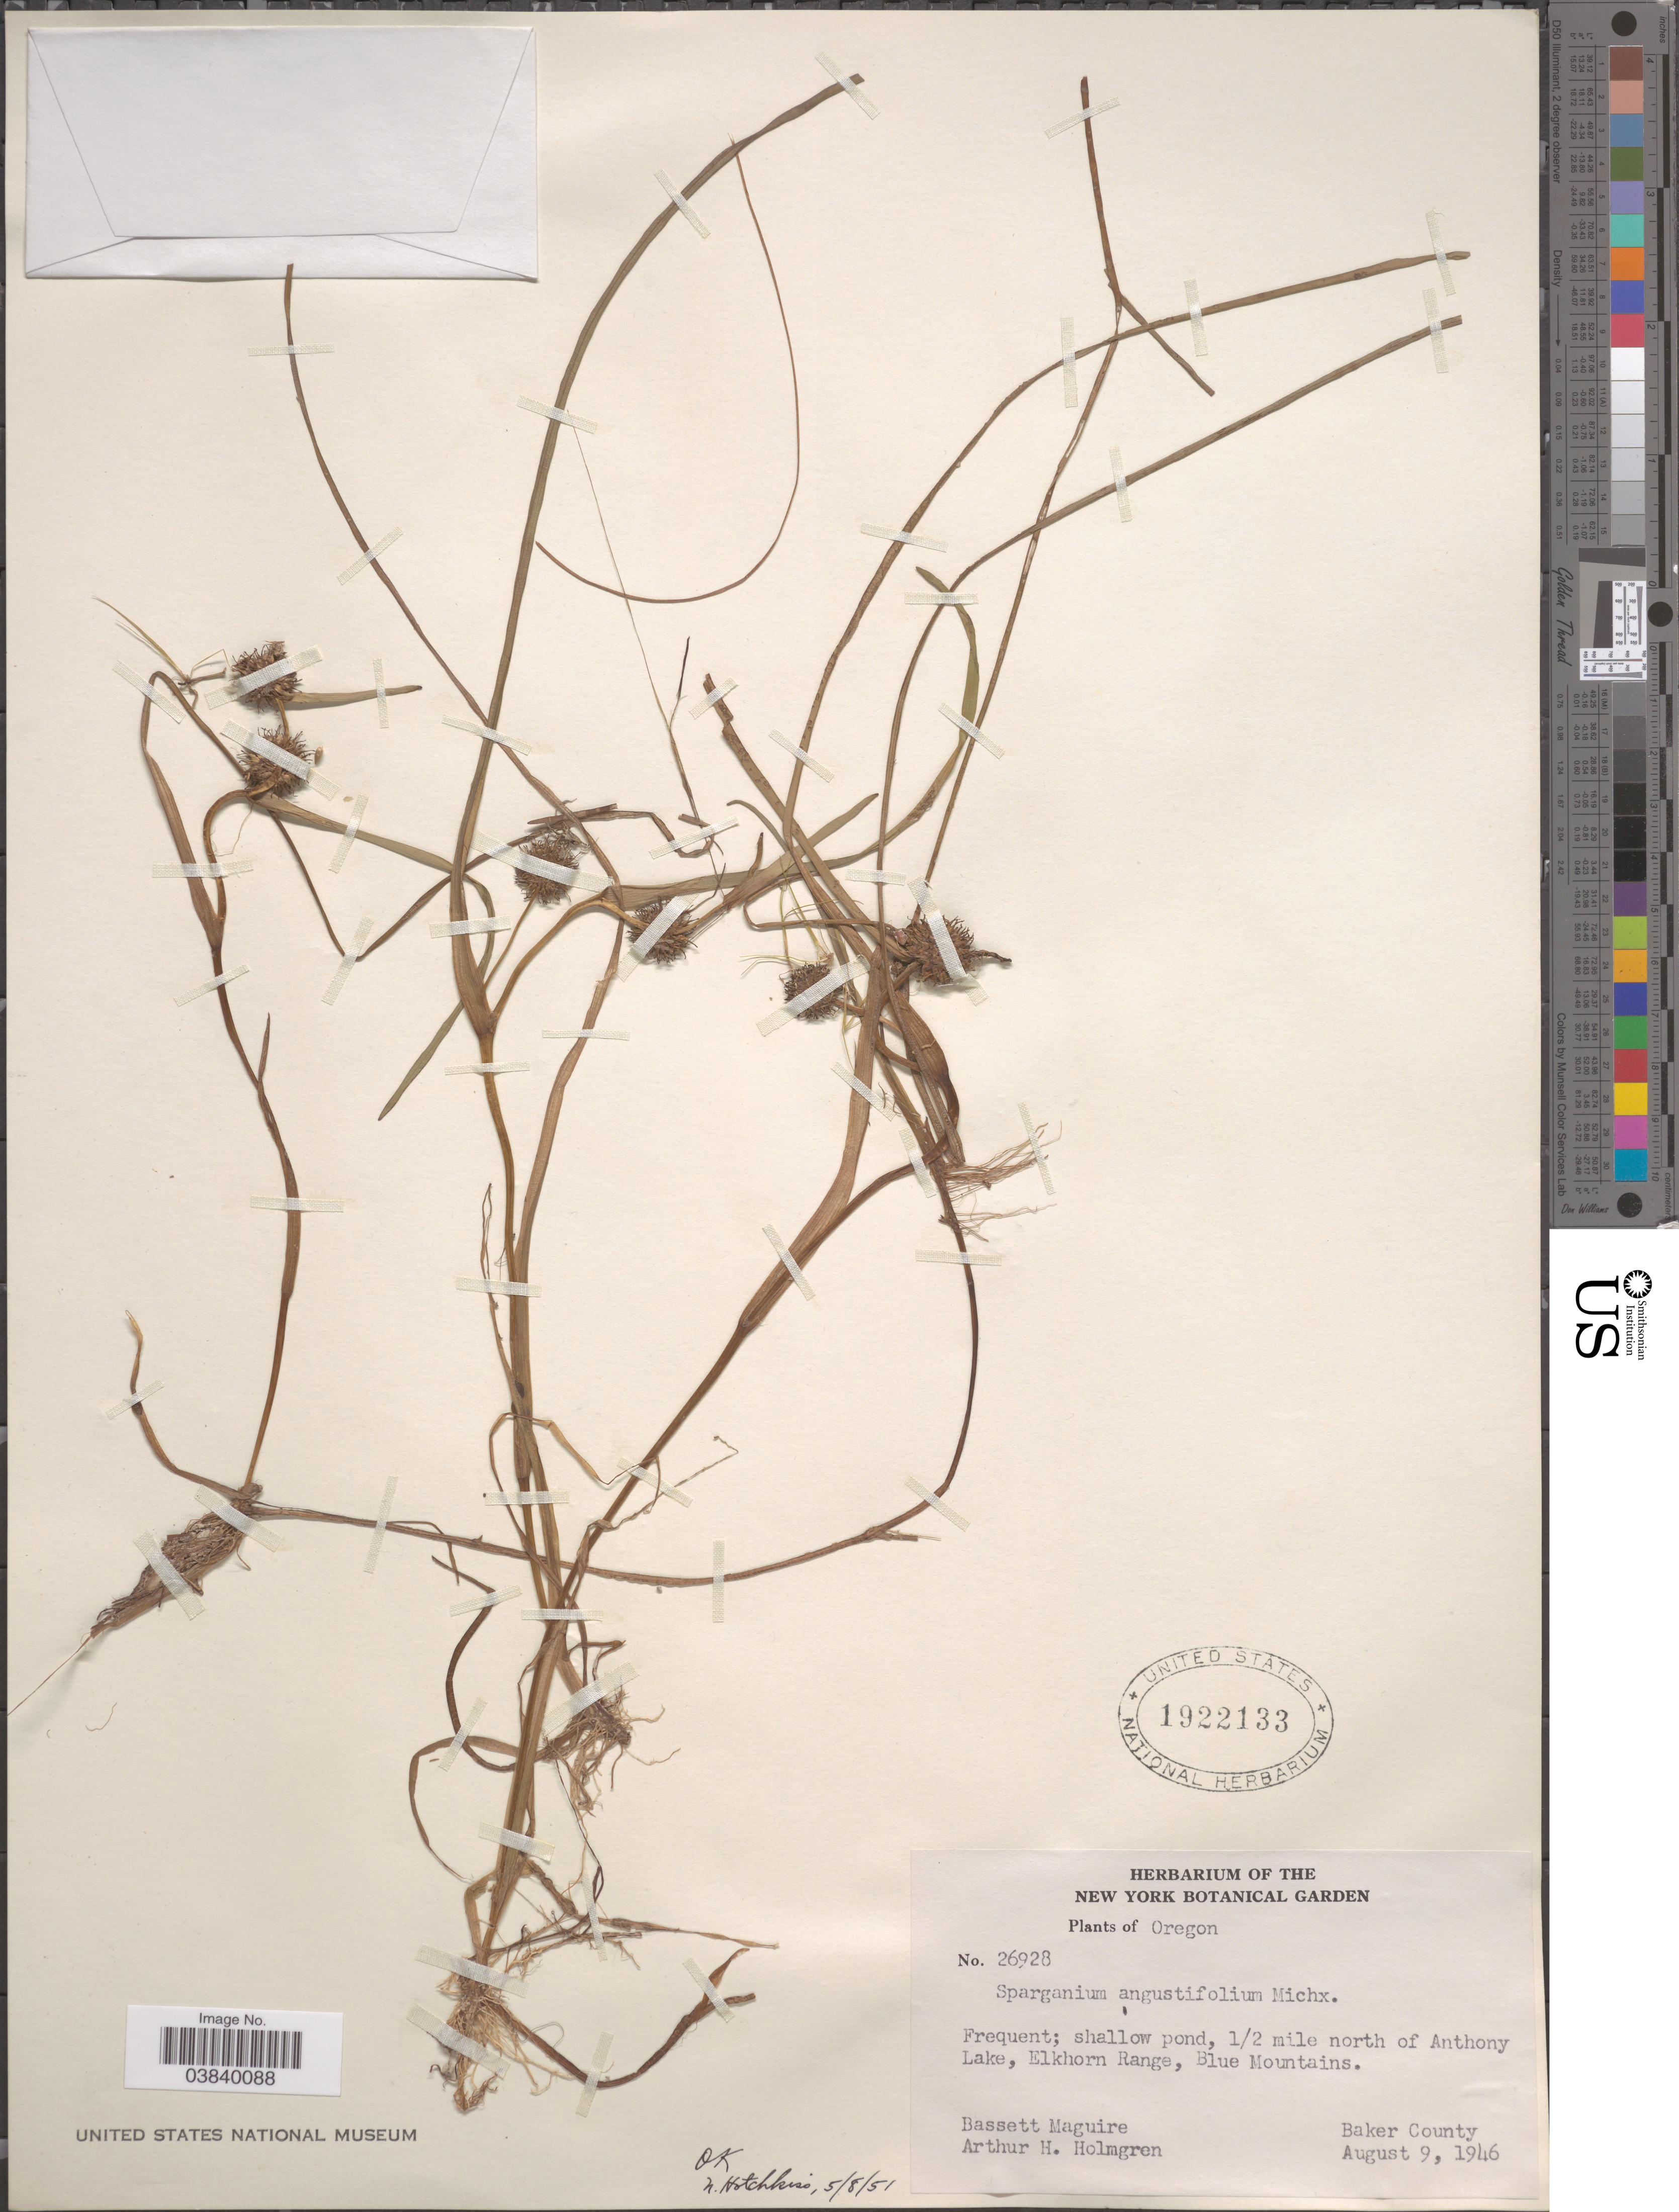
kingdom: Plantae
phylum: Tracheophyta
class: Liliopsida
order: Poales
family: Typhaceae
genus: Sparganium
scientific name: Sparganium angustifolium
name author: Michx.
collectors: B. Maguire & A. H. Holmgren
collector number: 26928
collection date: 1946-08-09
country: United States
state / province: Oregon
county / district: Baker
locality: ½ mile north of Anthony Lake, Elkhorn Range, Blue Mountains. Baker County.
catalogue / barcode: US 1922133